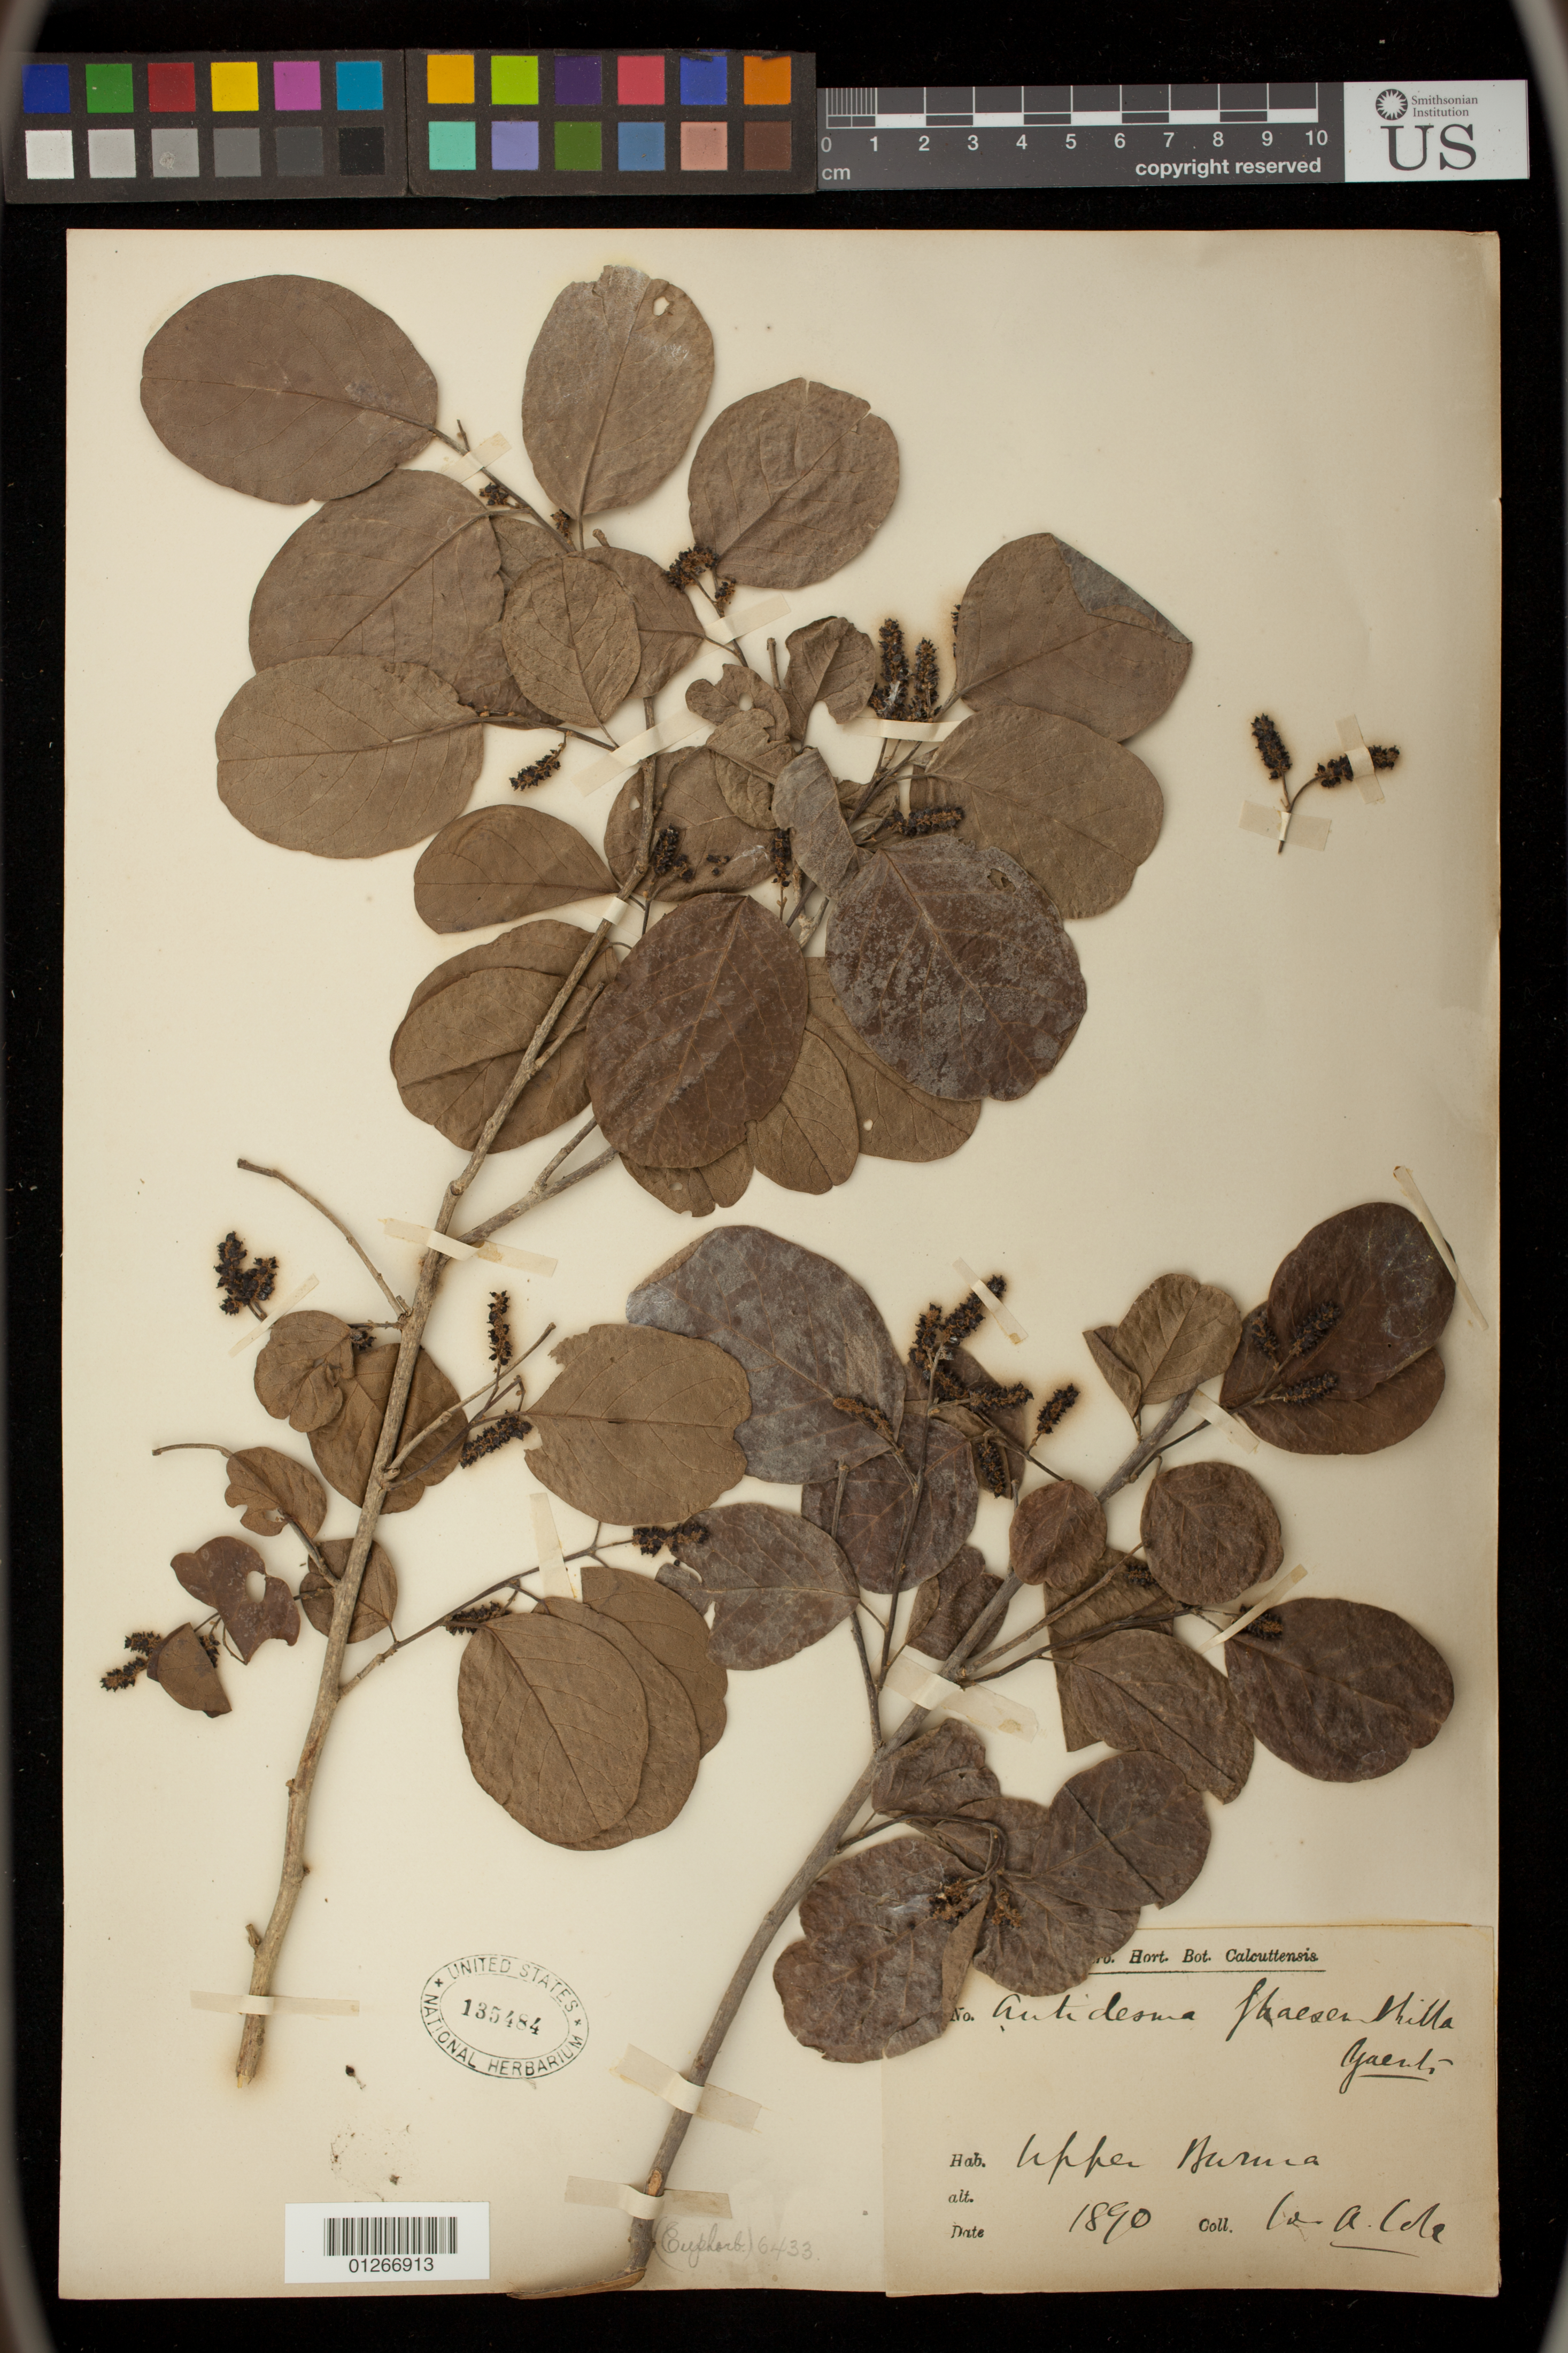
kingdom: Plantae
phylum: Tracheophyta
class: Magnoliopsida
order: Malpighiales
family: Phyllanthaceae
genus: Antidesma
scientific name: Antidesma ghaesembilla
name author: Gaertn.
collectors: Cole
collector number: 1890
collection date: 1890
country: Myanmar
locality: Upper Burma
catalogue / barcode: US 135484